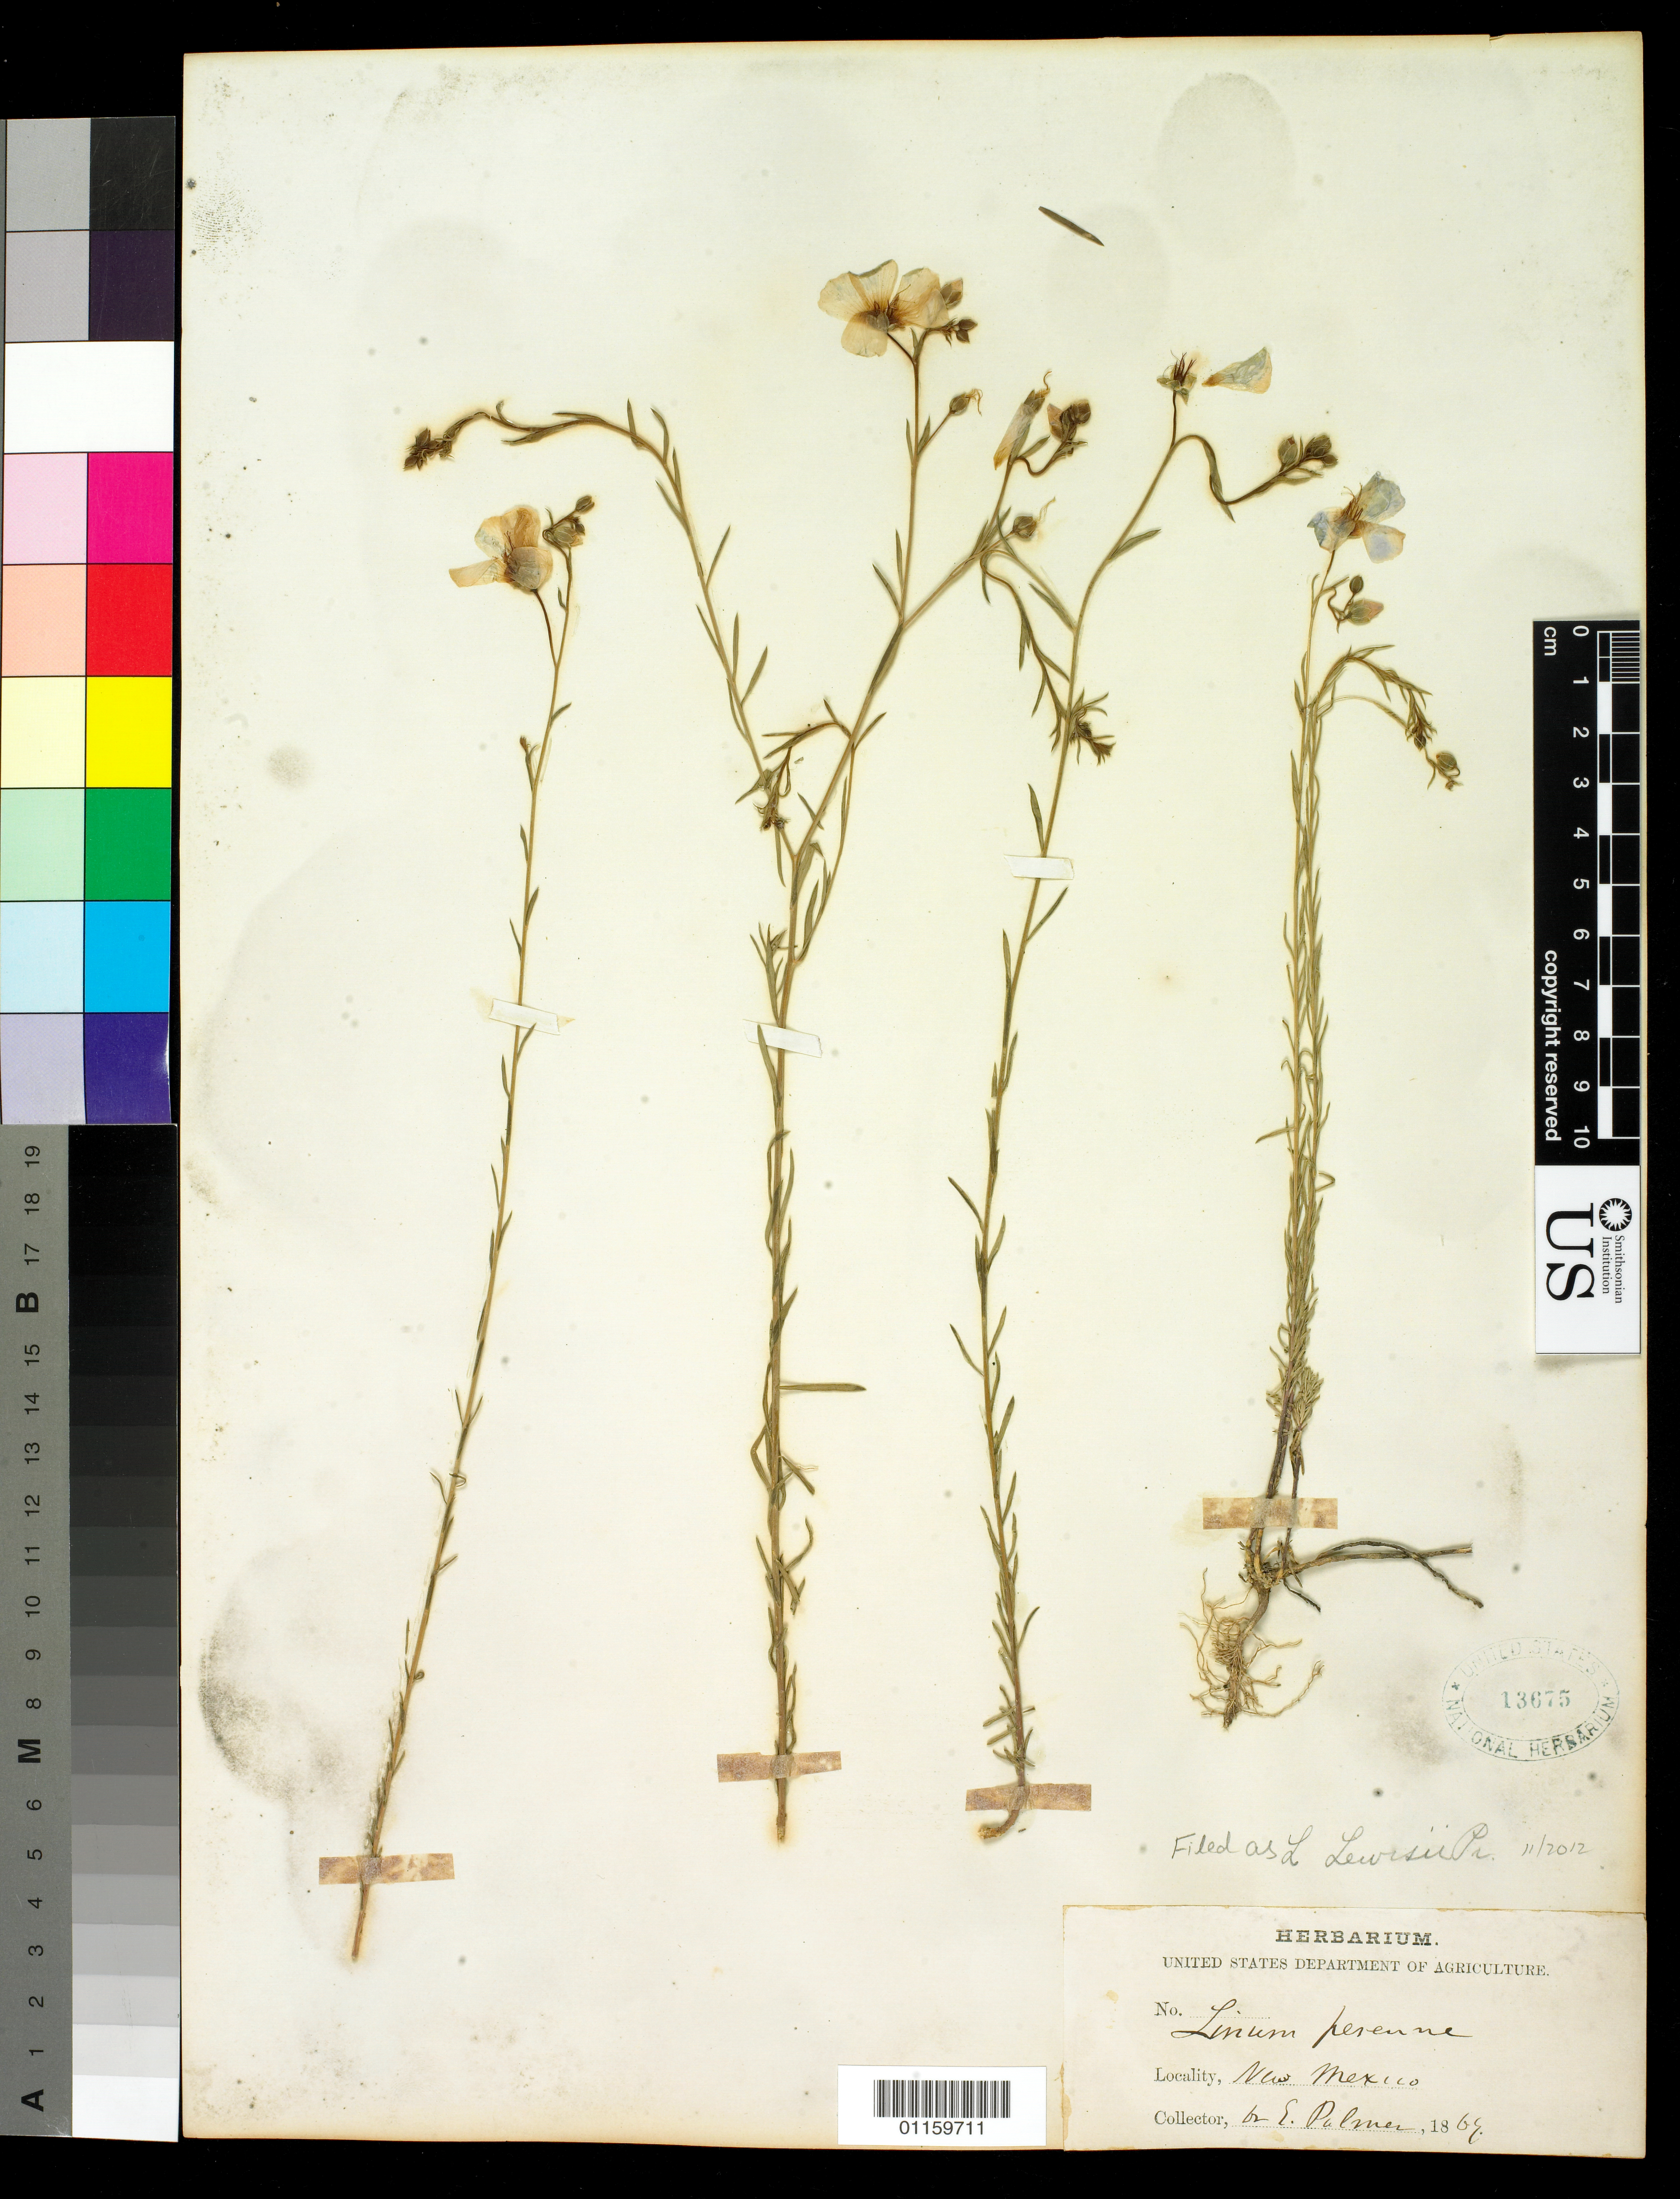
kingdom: Plantae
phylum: Tracheophyta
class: Magnoliopsida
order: Malpighiales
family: Linaceae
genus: Linum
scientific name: Linum lewisii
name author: Pursh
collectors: E. Palmer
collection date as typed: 1869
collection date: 1869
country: United States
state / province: New Mexico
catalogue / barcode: US 13675